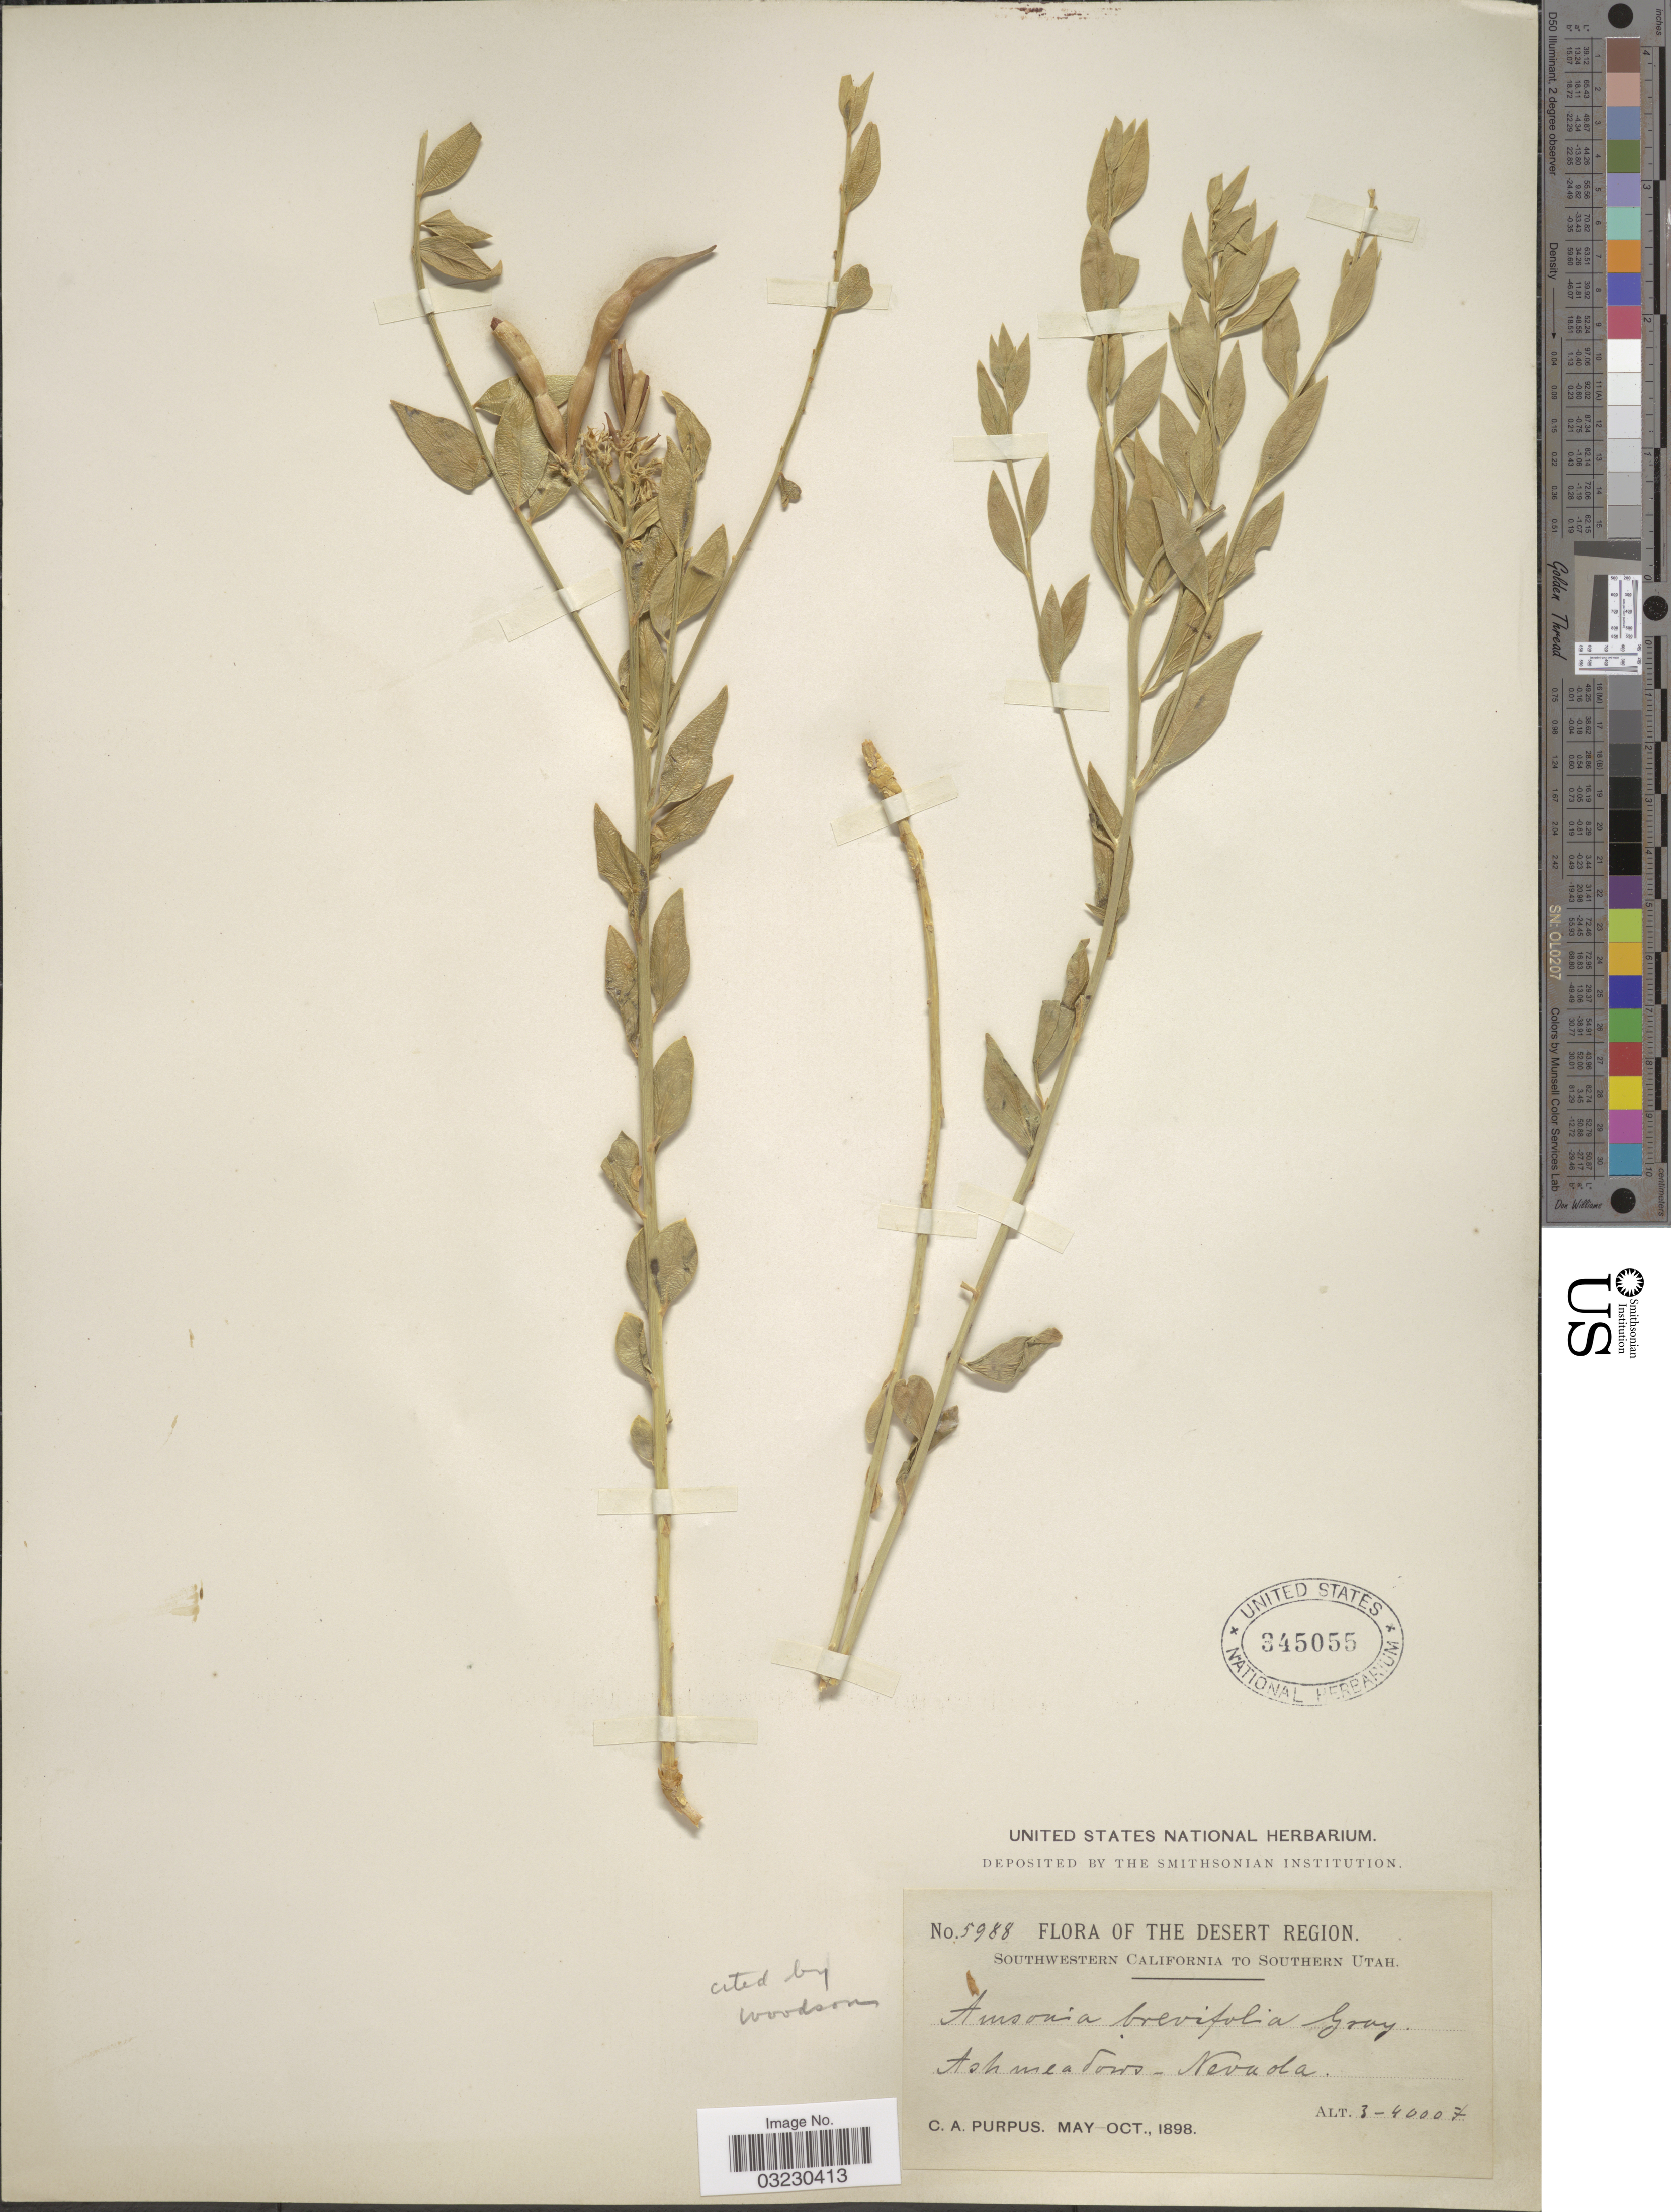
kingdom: Plantae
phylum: Tracheophyta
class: Magnoliopsida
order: Gentianales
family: Apocynaceae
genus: Amsonia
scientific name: Amsonia brevifolia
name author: A. Gray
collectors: C. A. Purpus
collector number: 5988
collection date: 1898-05/1898-10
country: United States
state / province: Nevada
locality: The Desert Region. Ash meadows - Nevada.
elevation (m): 914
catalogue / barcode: US 345055